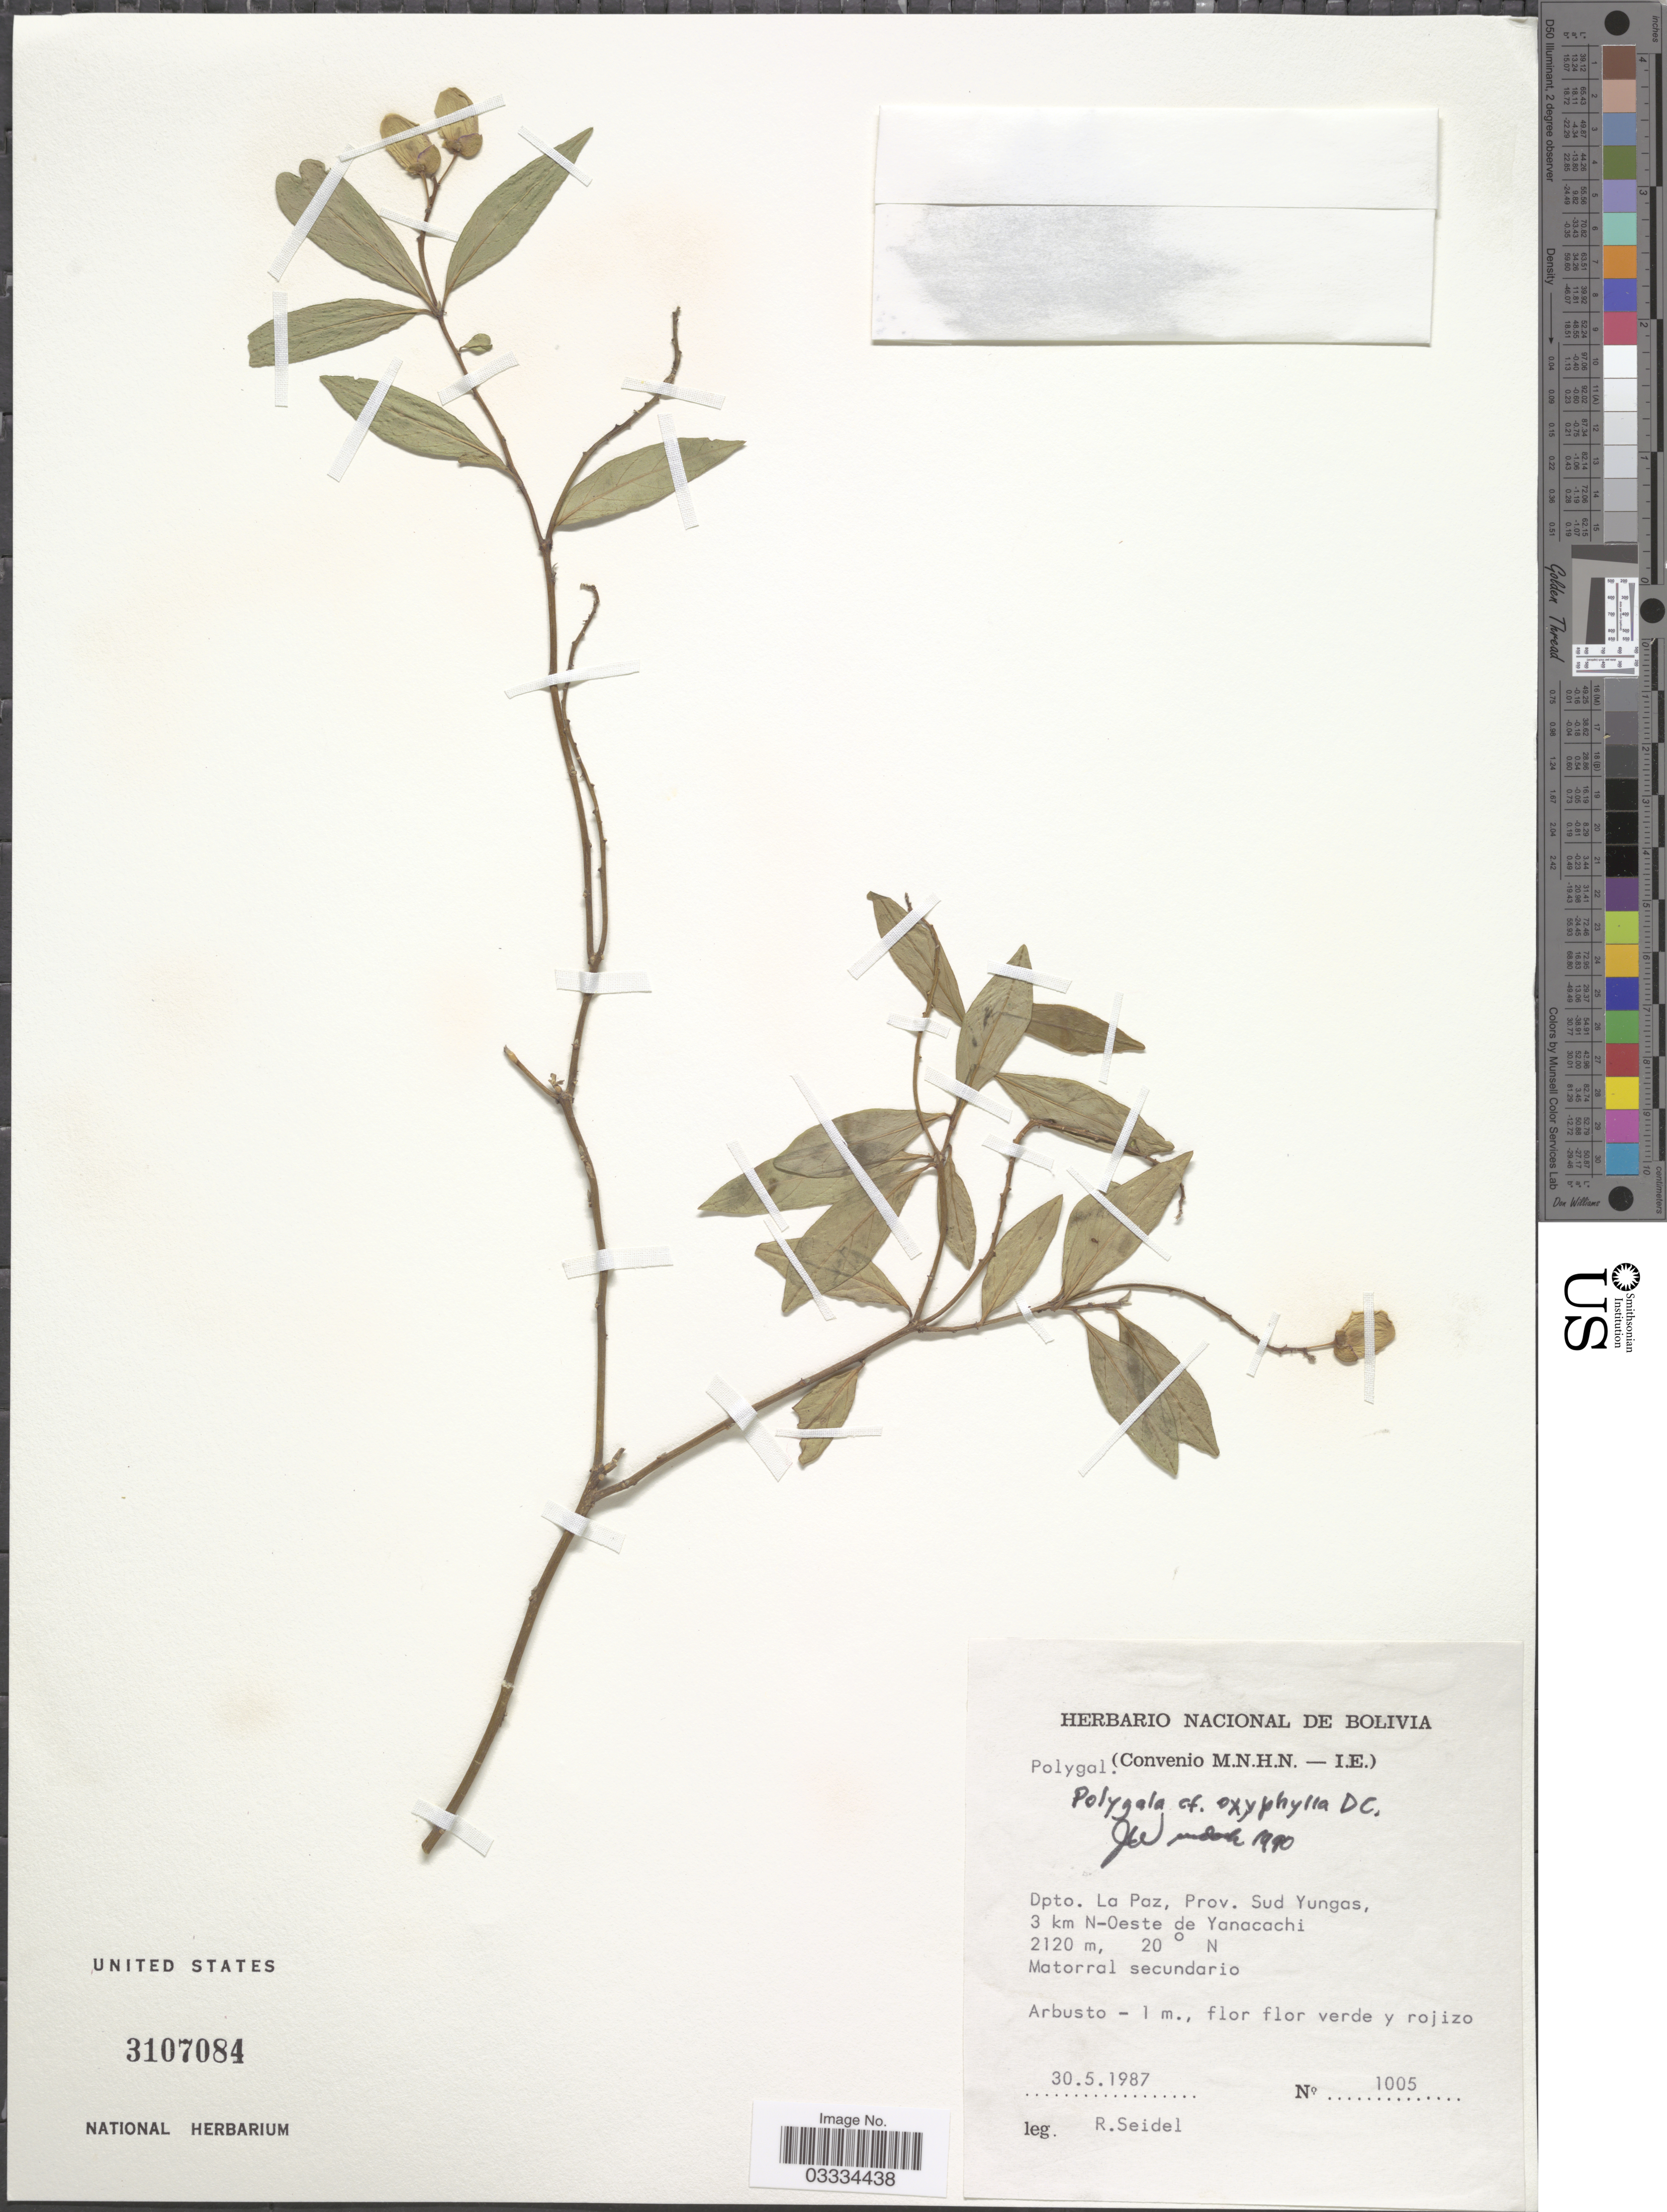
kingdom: Plantae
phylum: Tracheophyta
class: Magnoliopsida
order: Fabales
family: Polygalaceae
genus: Polygala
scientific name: Polygala sp.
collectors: R. Seidel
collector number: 1005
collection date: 1987-05-30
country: Bolivia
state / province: La Paz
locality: Dpto. La Paz, Prov. Sud Yungas, 3 km N-Oeste de Yanacachi.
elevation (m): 2120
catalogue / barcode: US 3107084